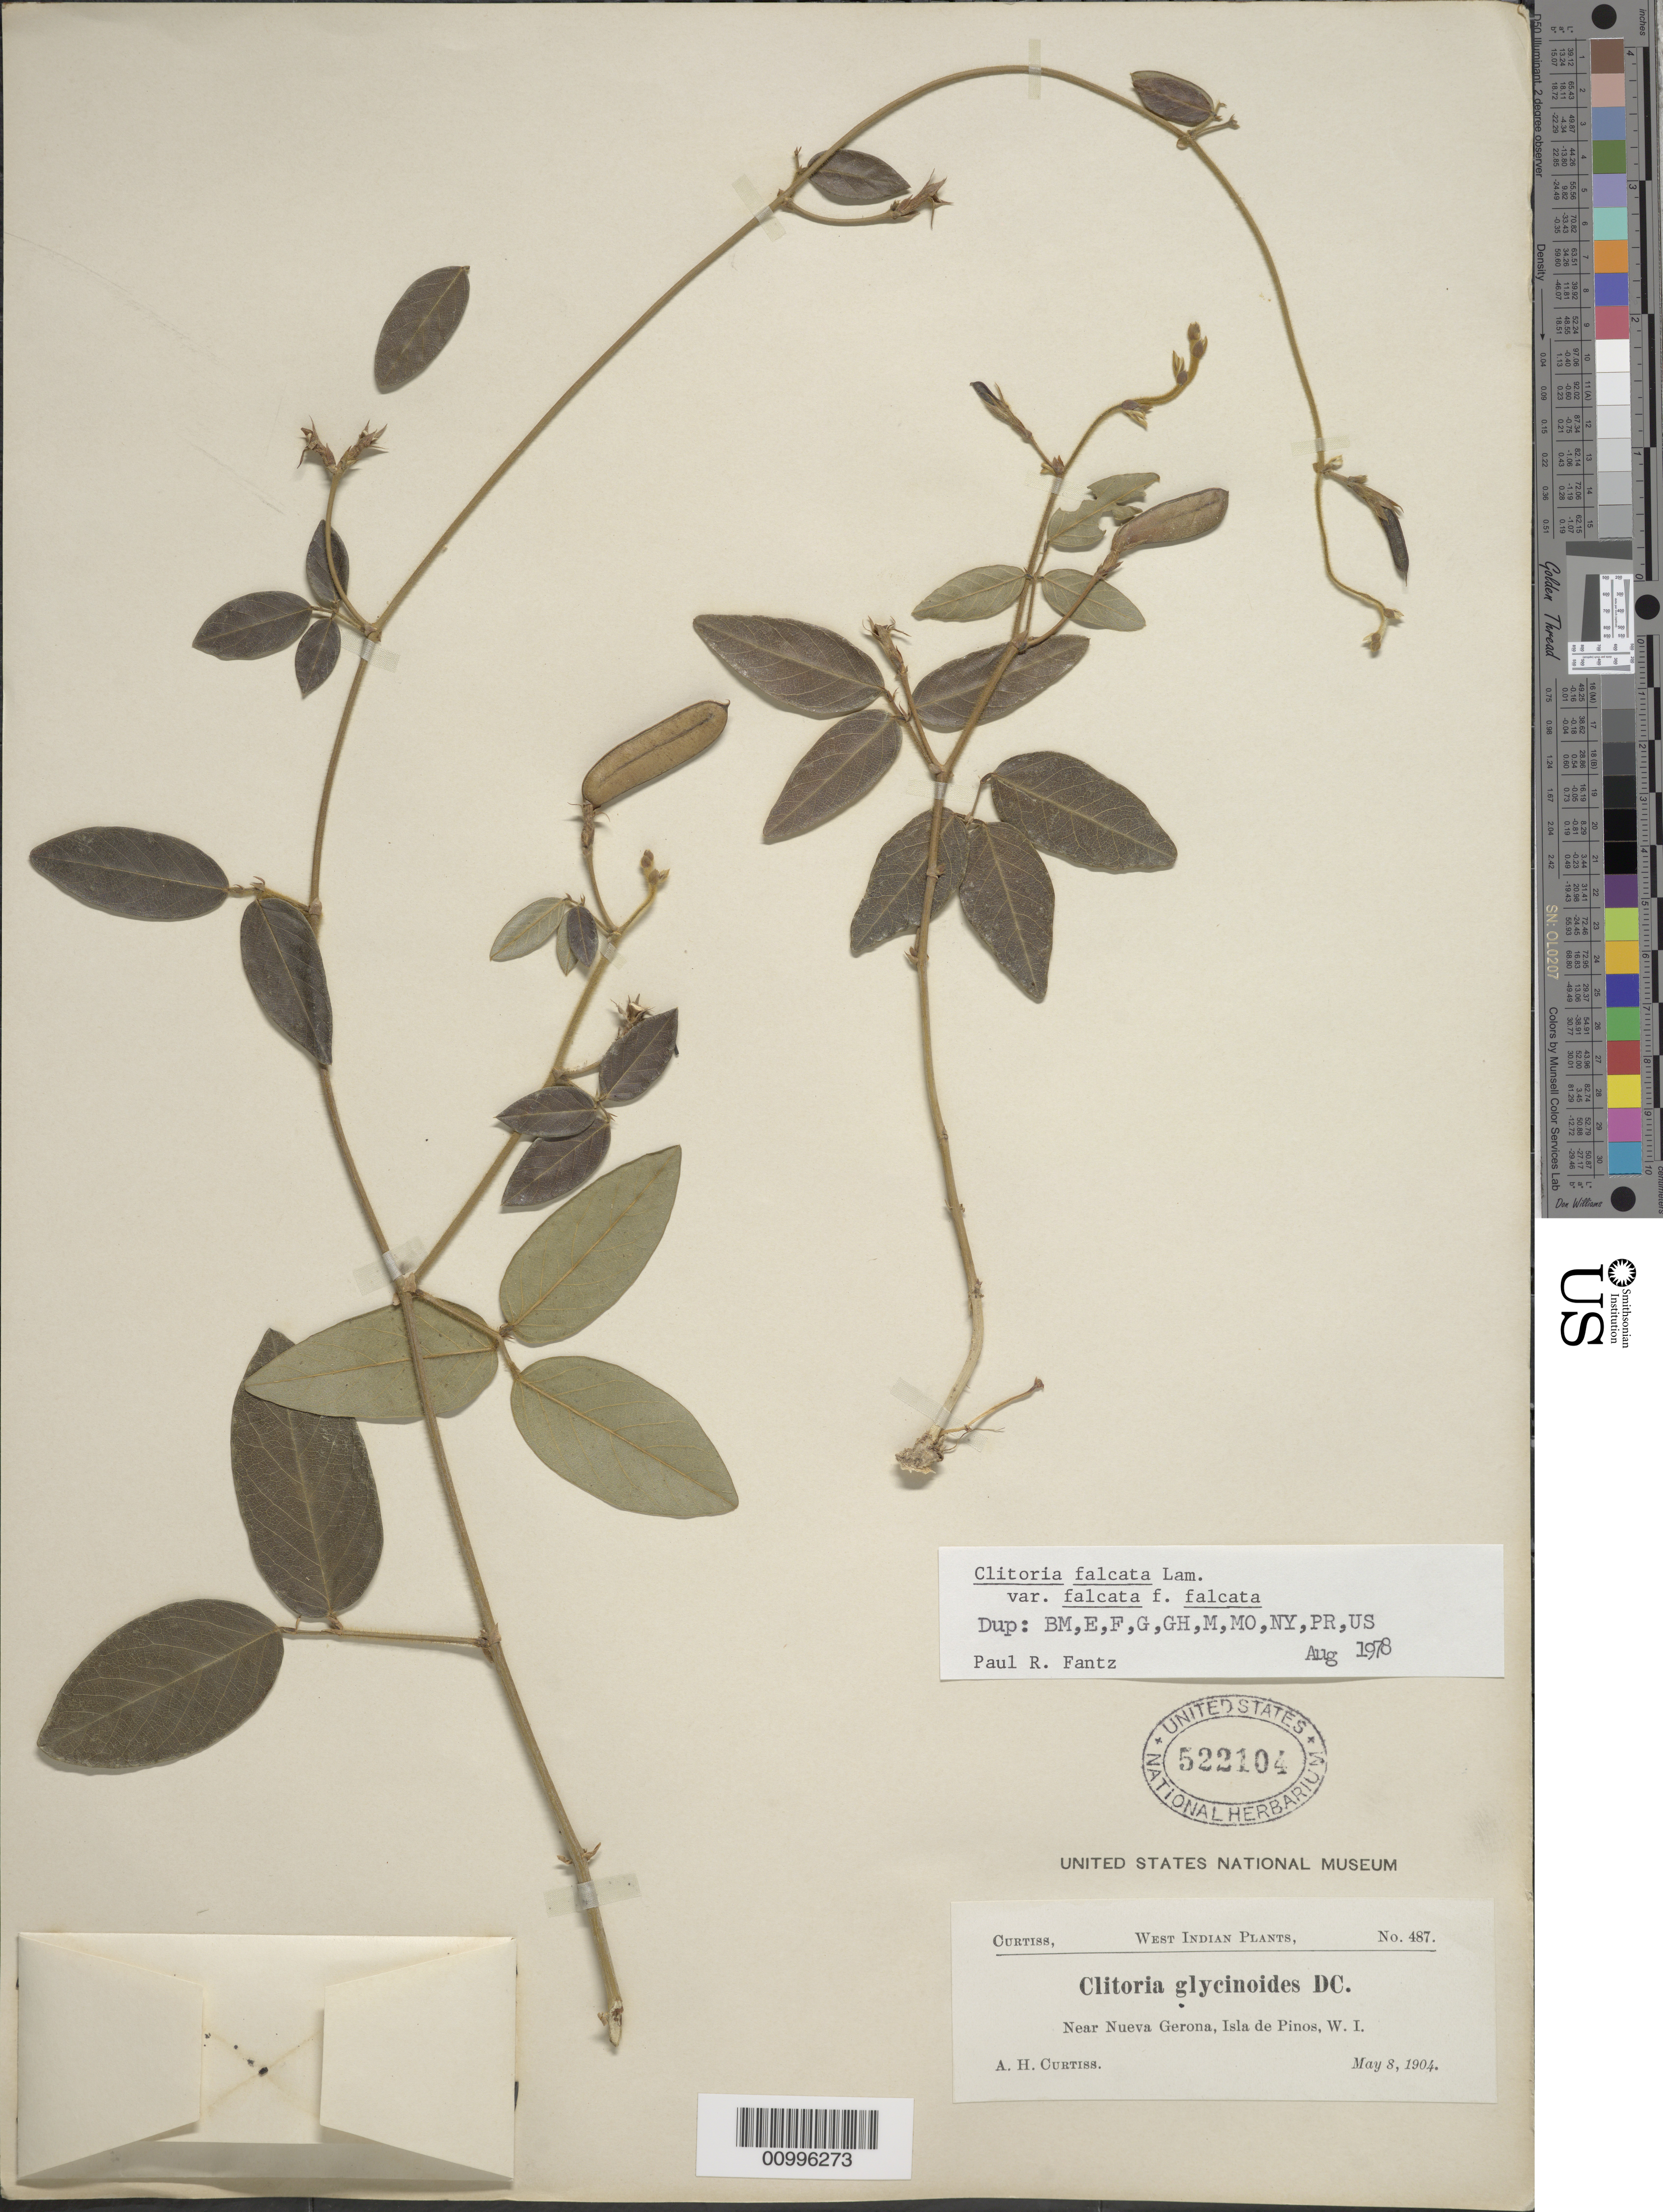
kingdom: Plantae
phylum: Tracheophyta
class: Magnoliopsida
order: Fabales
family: Fabaceae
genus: Clitoria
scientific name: Clitoria rubiginosa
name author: Juss.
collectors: A. H. Curtiss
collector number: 487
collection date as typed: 08 May 1904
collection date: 1904-05-08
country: Cuba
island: Isla de la Juventud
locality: Isle of Pines, Near Nueva Gerona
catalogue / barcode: US 522104